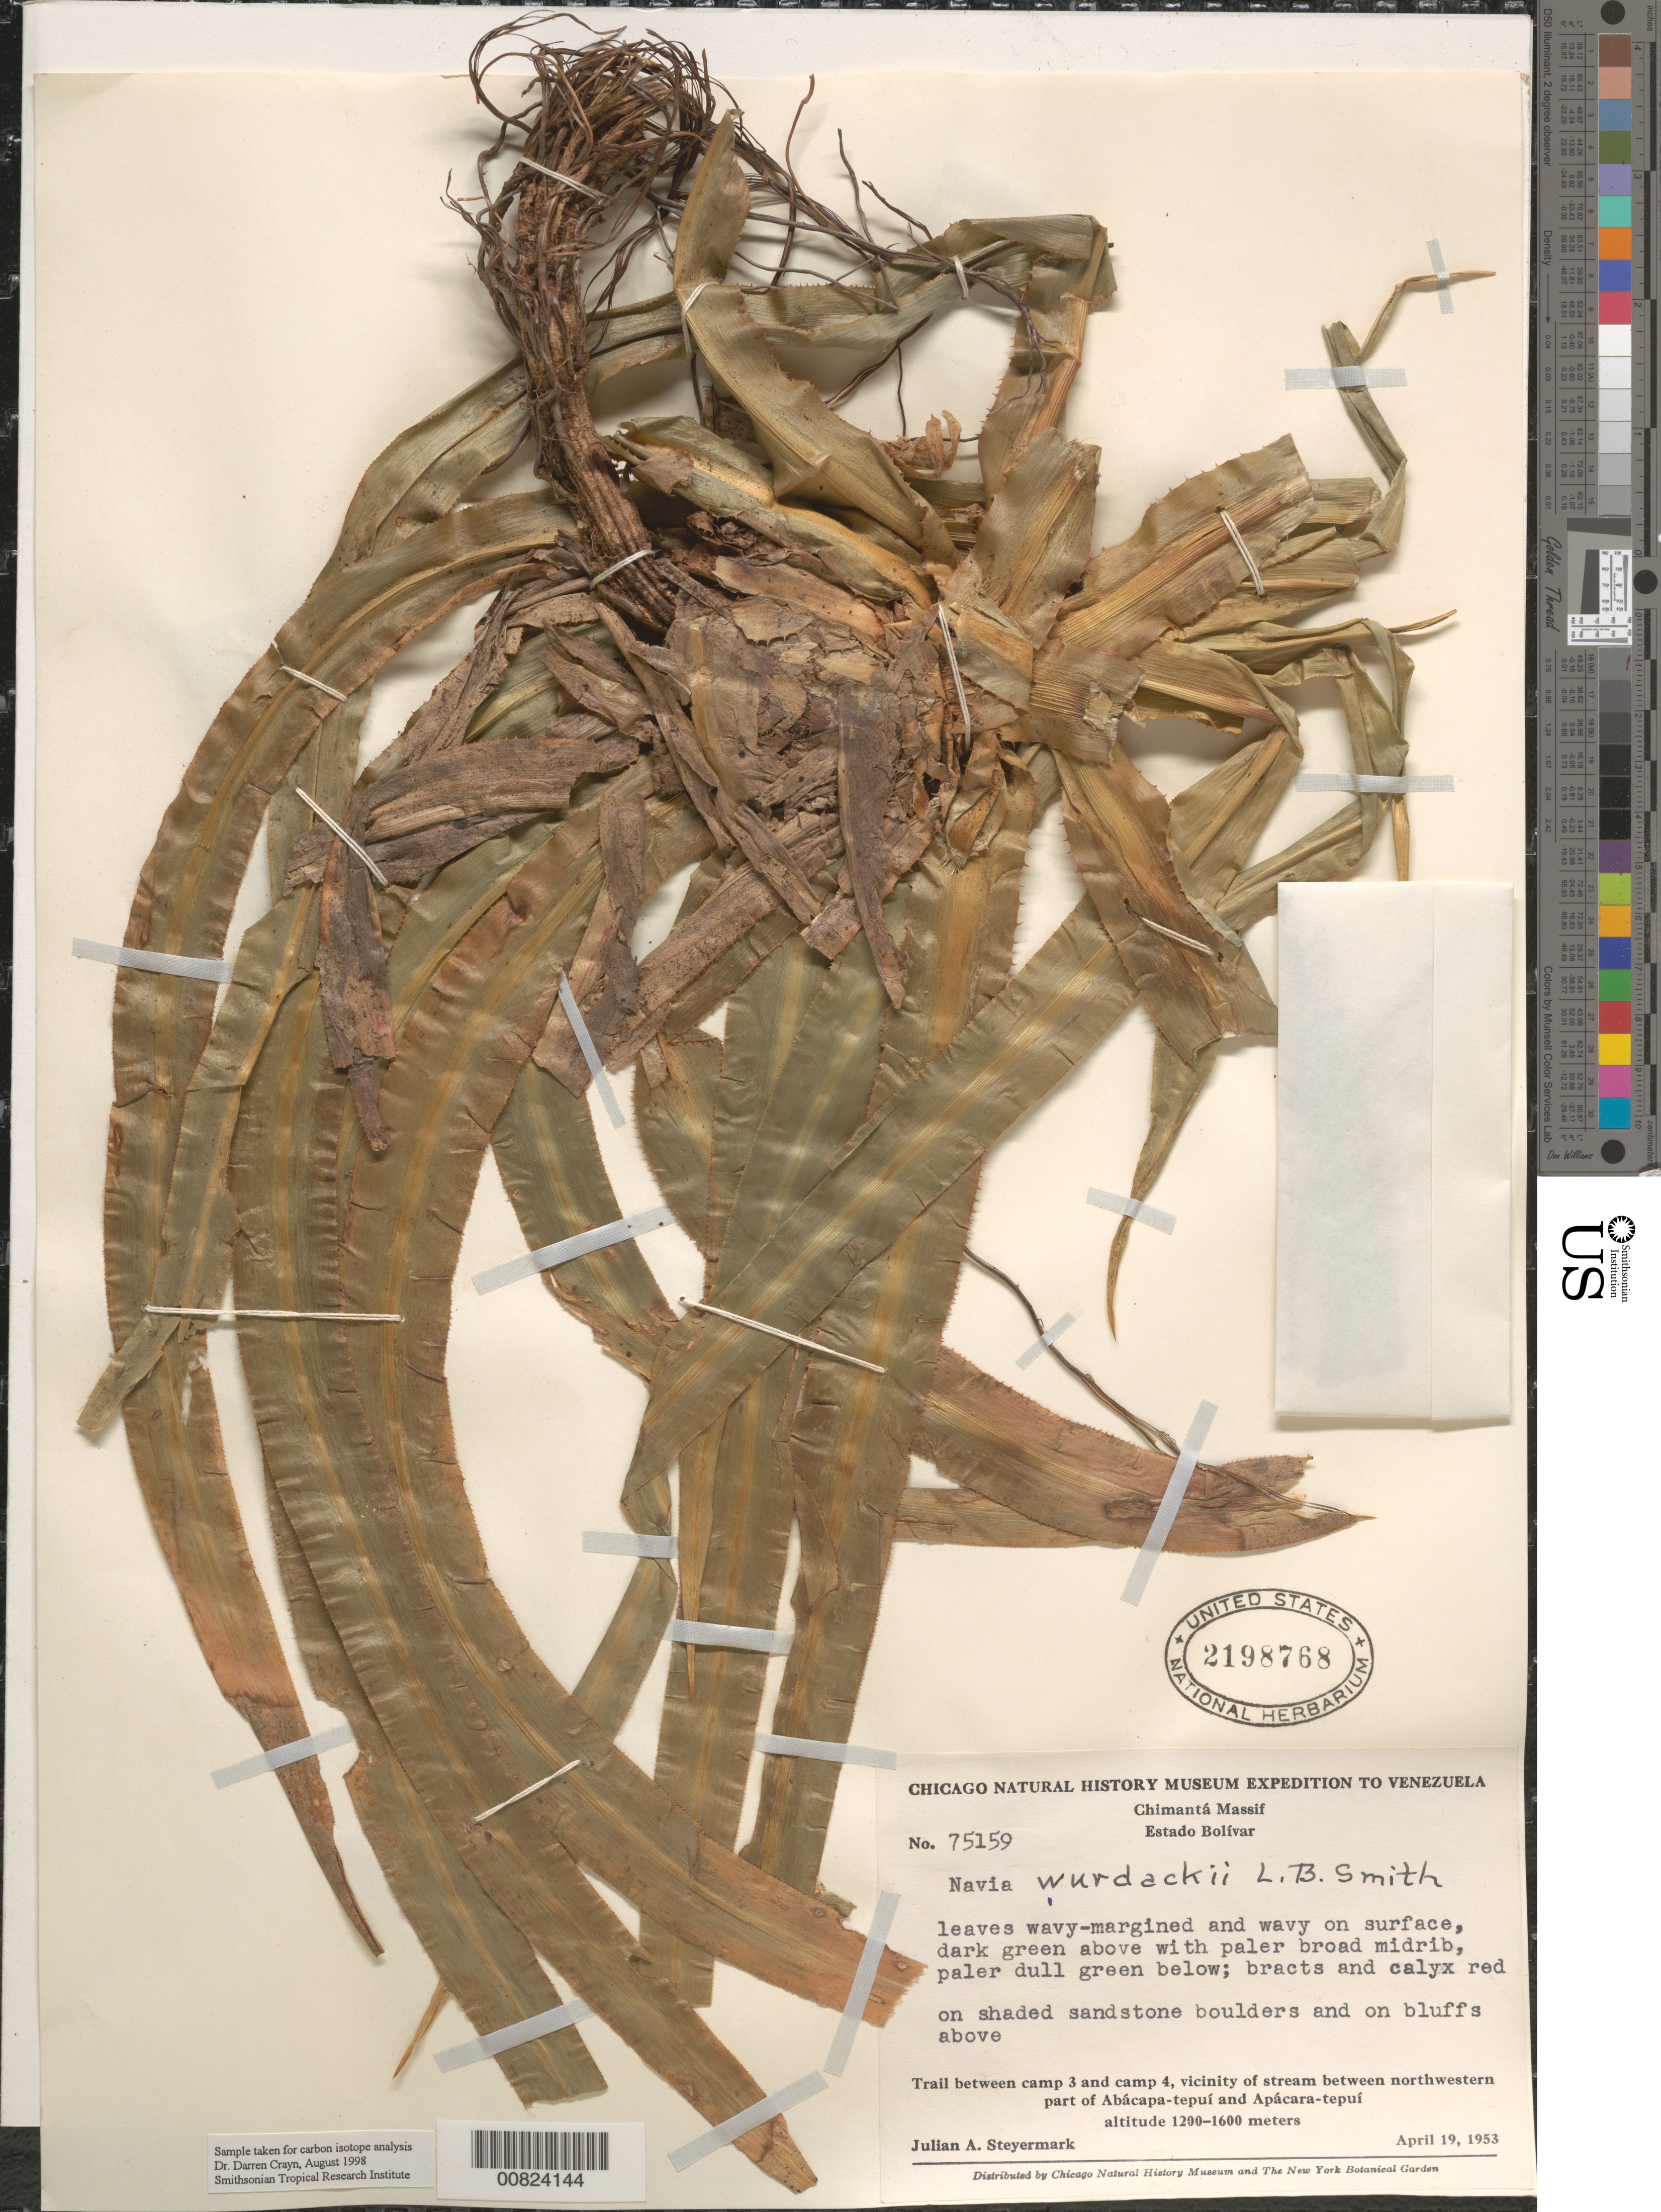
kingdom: Plantae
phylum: Tracheophyta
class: Liliopsida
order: Poales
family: Bromeliaceae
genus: Navia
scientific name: Navia wurdackii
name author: L.B. Sm.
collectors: J. Steyermark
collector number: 75159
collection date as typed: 19-Apr-53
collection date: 1953-04-19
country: Venezuela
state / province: Bolívar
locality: Chimantá Massif, between camp 3 and camp 4, vicinity of stream between NW part of Abácapa-tepuí and Apácara-tepuí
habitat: Shaded sandstone boulders and on bluffs above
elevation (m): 1200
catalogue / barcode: US 2198768